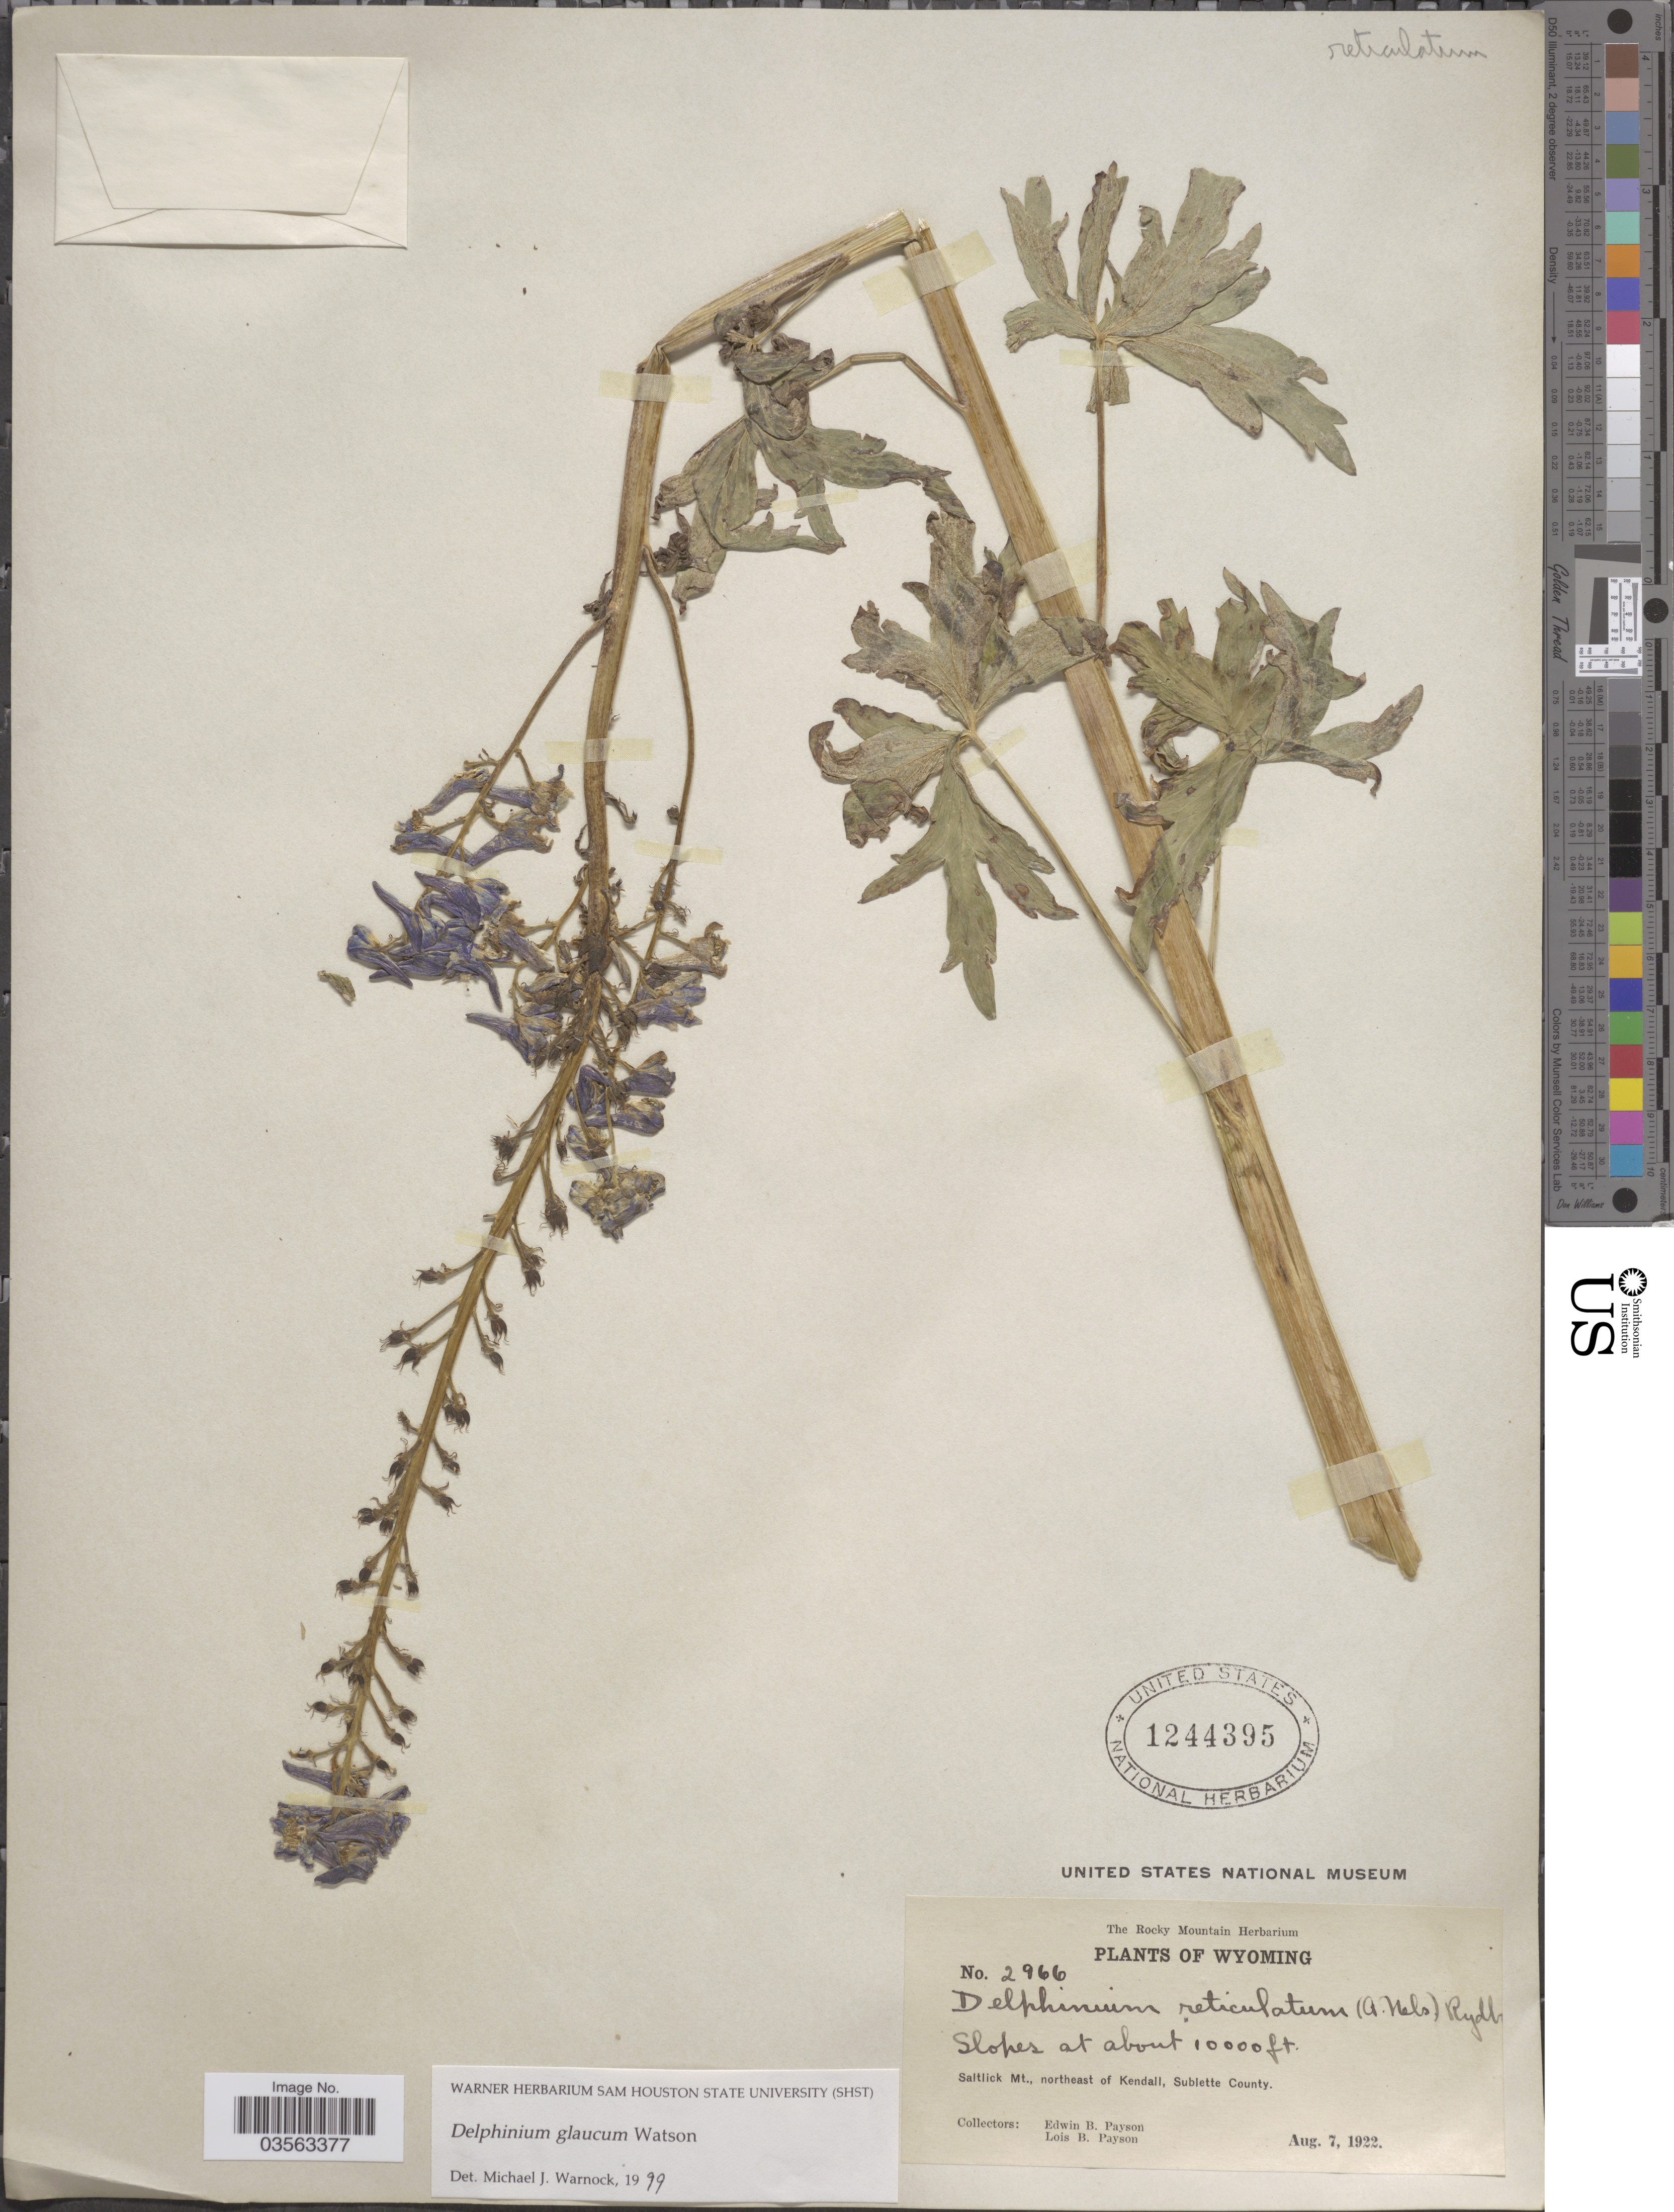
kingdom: Plantae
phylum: Tracheophyta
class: Magnoliopsida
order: Ranunculales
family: Ranunculaceae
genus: Delphinium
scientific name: Delphinium glaucum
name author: S. Watson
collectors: E. B. Payson & L. Payson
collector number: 2966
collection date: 1922-08-07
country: United States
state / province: Wyoming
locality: Saltlick Mt., northeast of Kendall, Sublette County.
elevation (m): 3048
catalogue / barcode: US 1244395